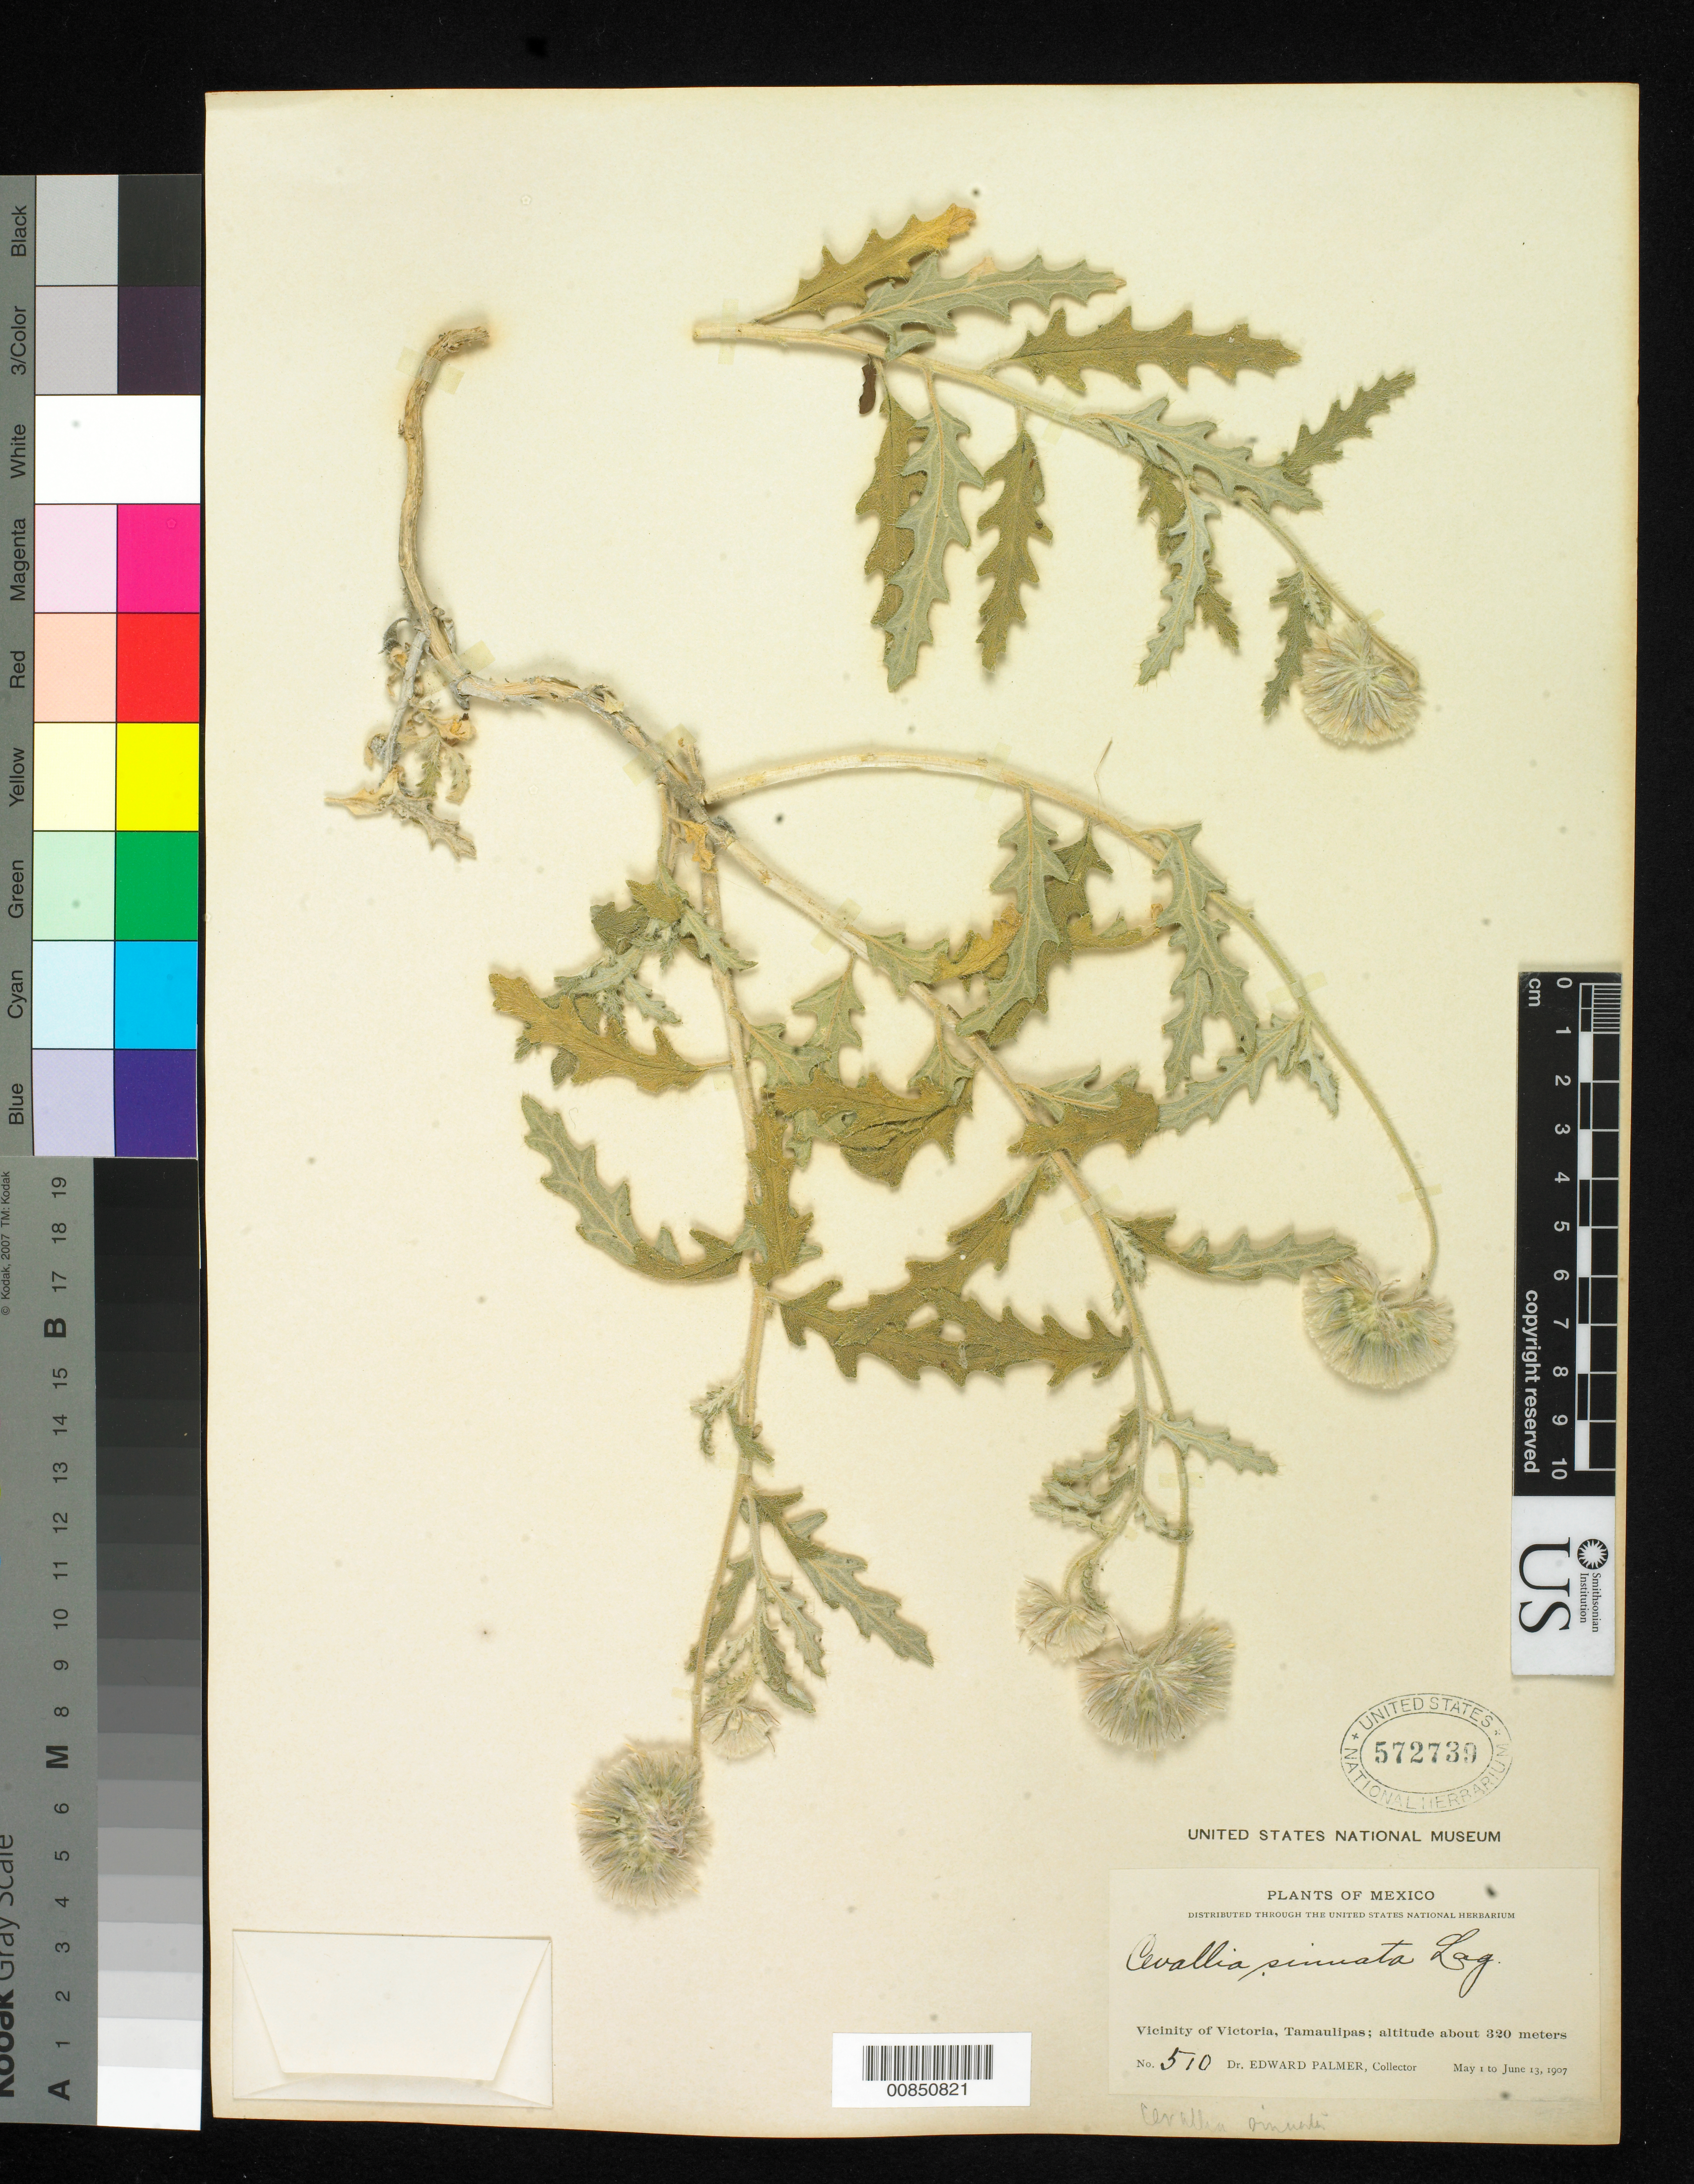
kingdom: Plantae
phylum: Tracheophyta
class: Magnoliopsida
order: Cornales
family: Loasaceae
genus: Cevallia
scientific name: Cevallia sinuata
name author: Lag.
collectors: E. Palmer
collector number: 510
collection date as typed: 01 May 1907 to 13 Jun 1907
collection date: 1907-05-01/1907-06-13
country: Mexico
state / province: Tamaulipas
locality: Vicinity of Victoria.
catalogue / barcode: US 572739